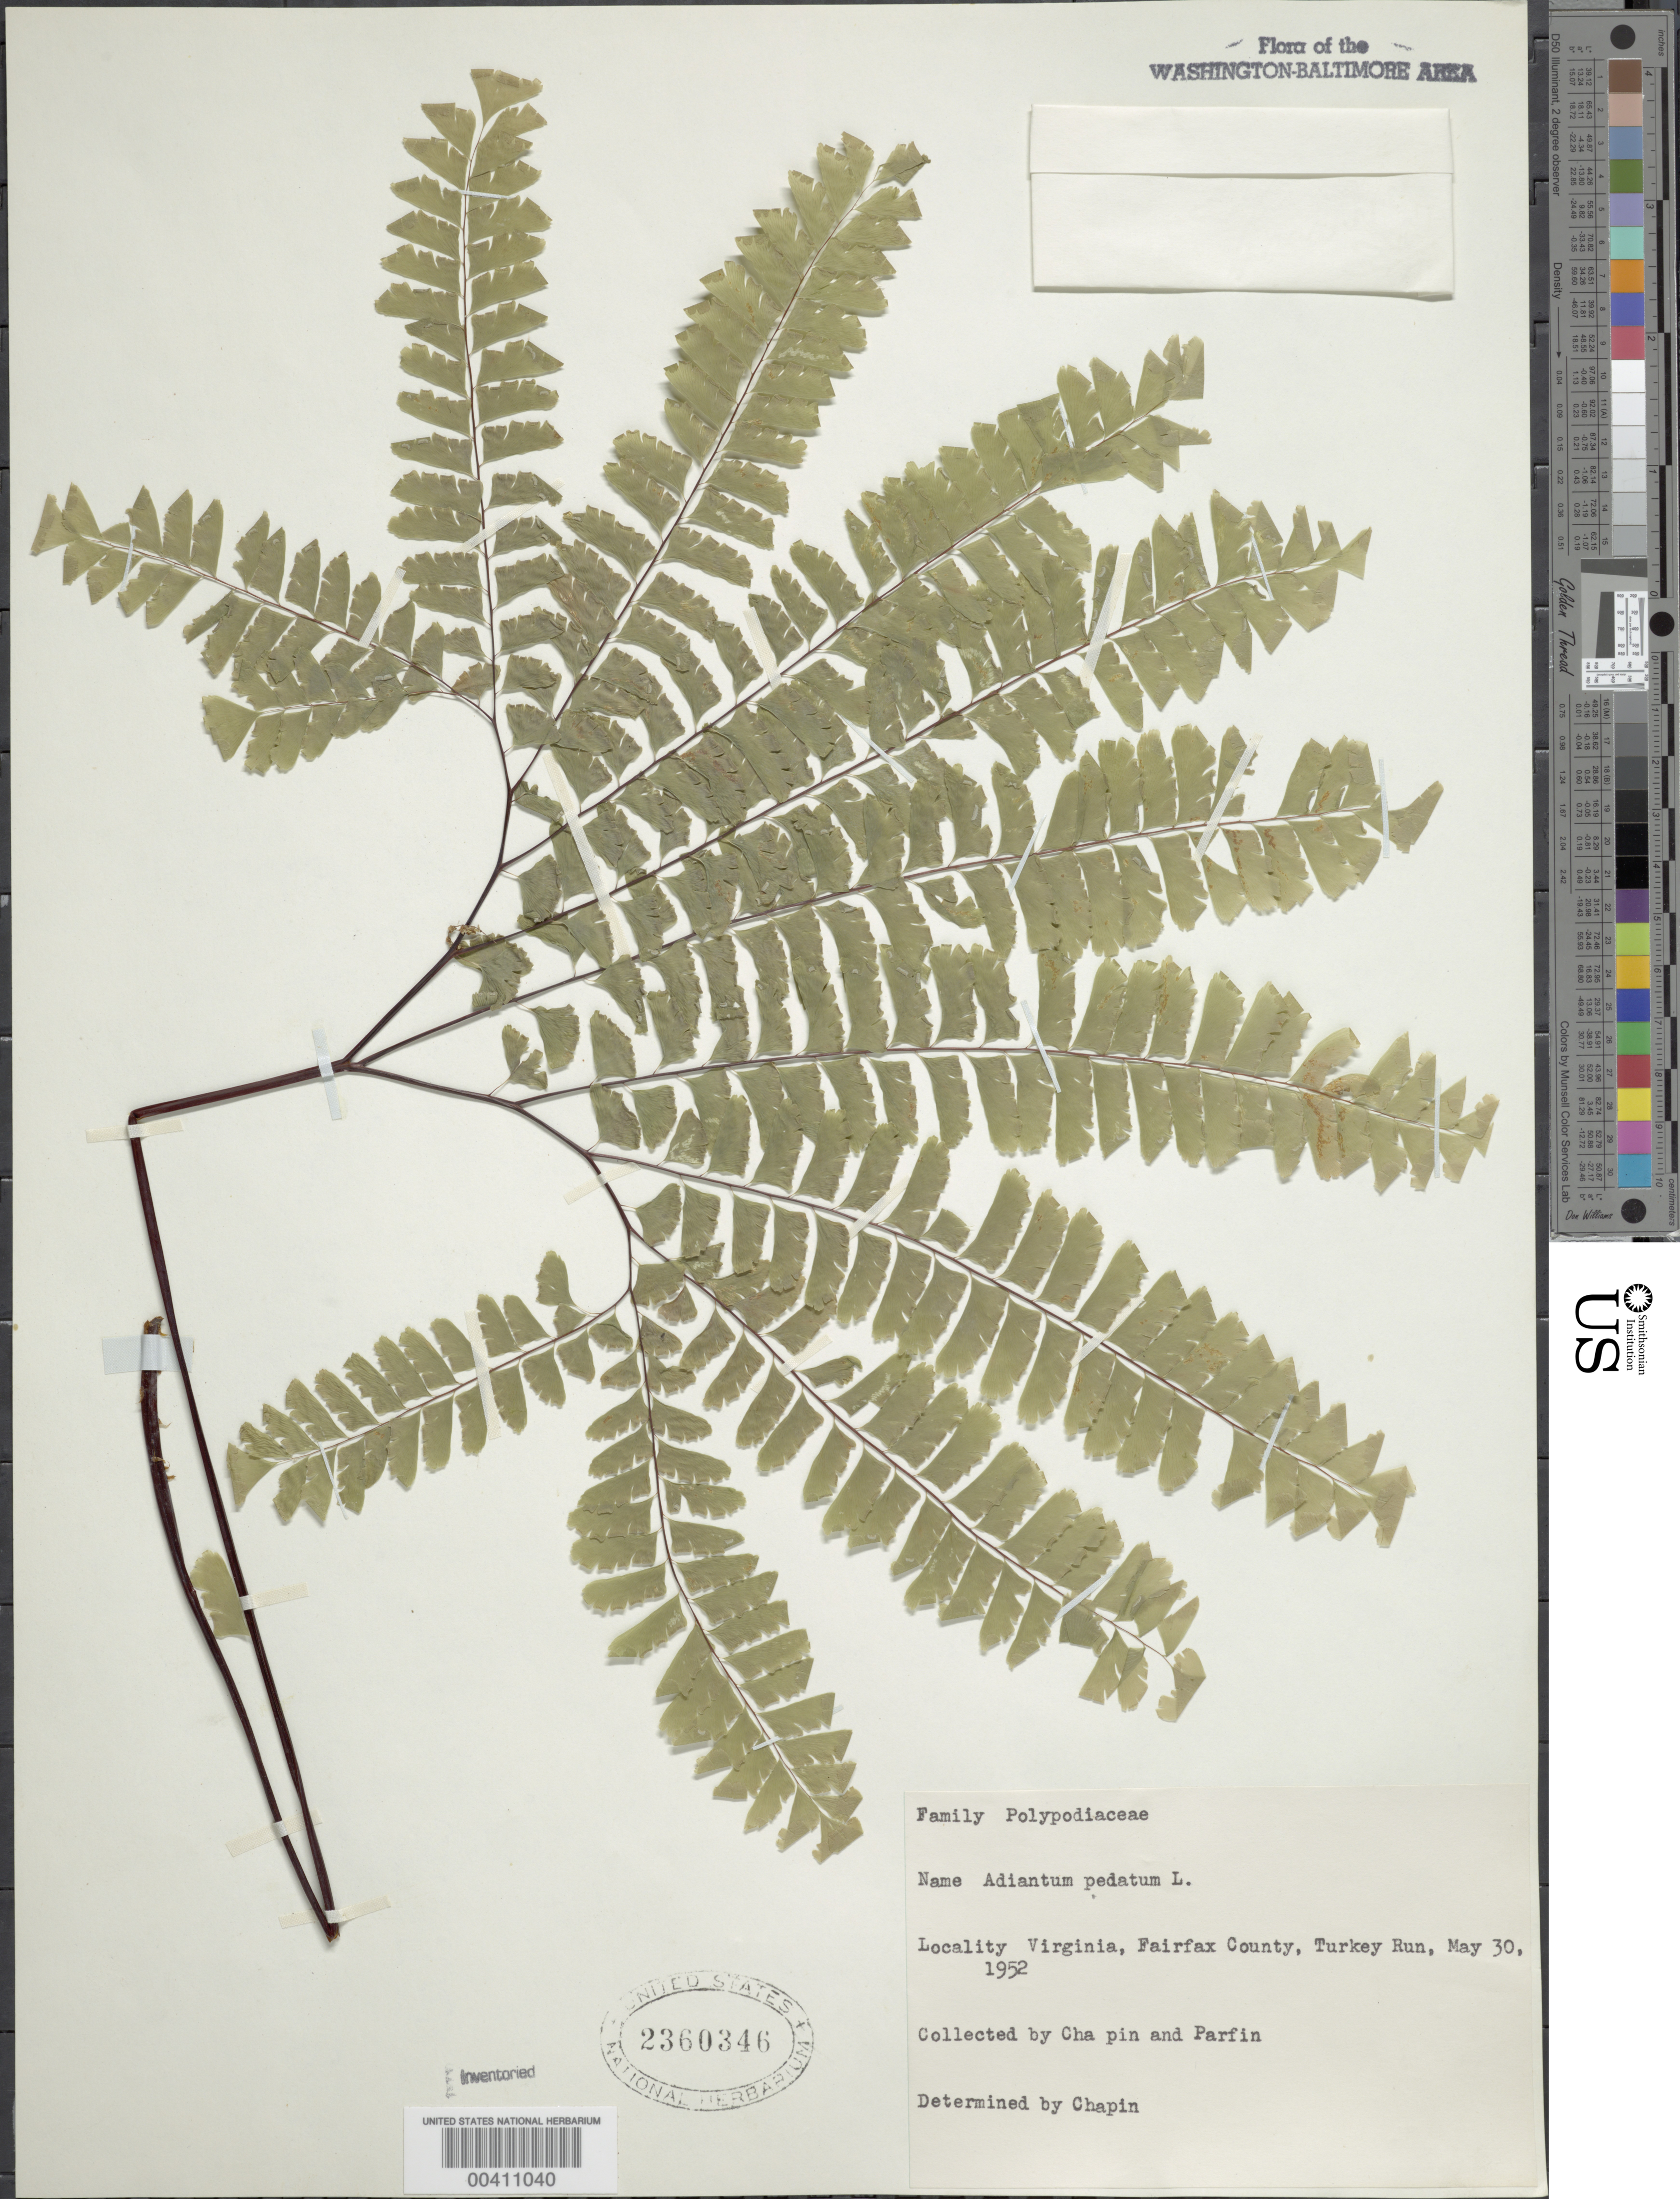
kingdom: Plantae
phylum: Tracheophyta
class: Polypodiopsida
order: Polypodiales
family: Pteridaceae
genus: Adiantum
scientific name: Adiantum pedatum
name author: L.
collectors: E. Chapin & -. Parfin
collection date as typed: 30 May 1952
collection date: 1952-05-30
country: United States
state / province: Virginia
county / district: Fairfax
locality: Turkey Run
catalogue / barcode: US 2360346